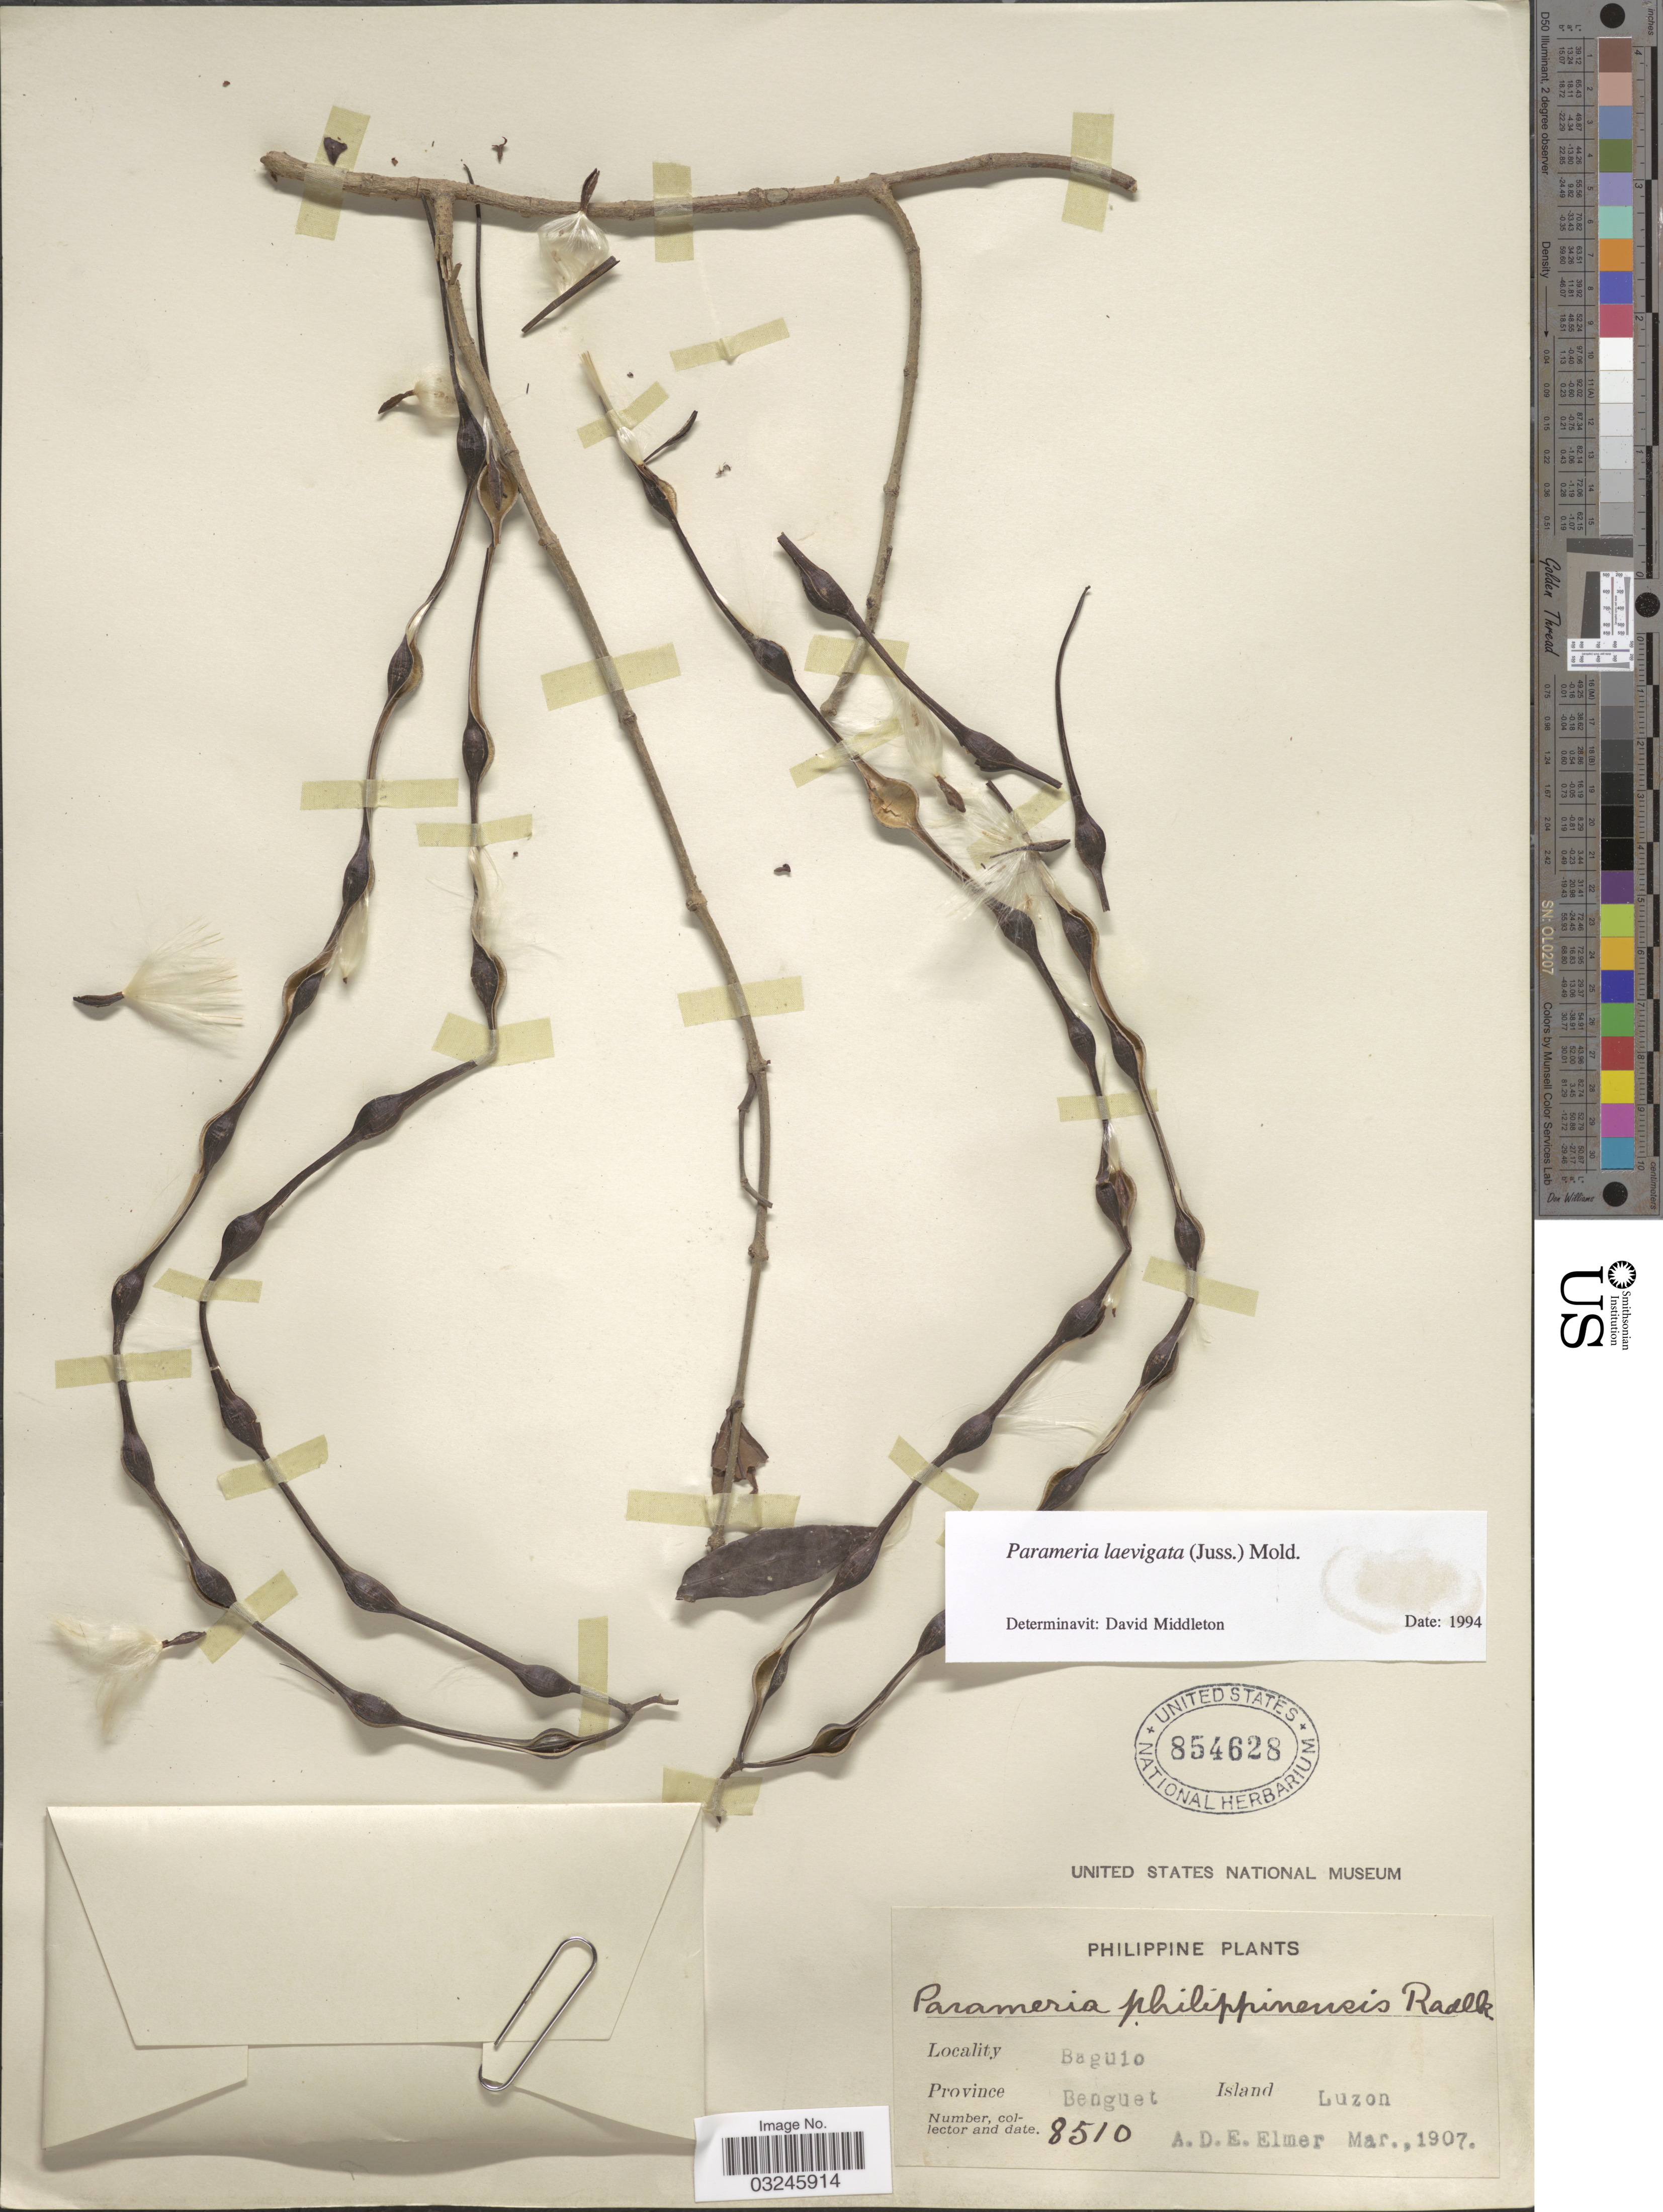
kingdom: Plantae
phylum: Tracheophyta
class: Magnoliopsida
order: Gentianales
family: Apocynaceae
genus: Parameria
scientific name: Parameria laevigata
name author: (Juss.) Moldenke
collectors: A. D. E. Elmer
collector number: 8510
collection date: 1907-03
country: Philippines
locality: Baguio, Province Benguet, Island Luzon.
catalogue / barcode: US 854628